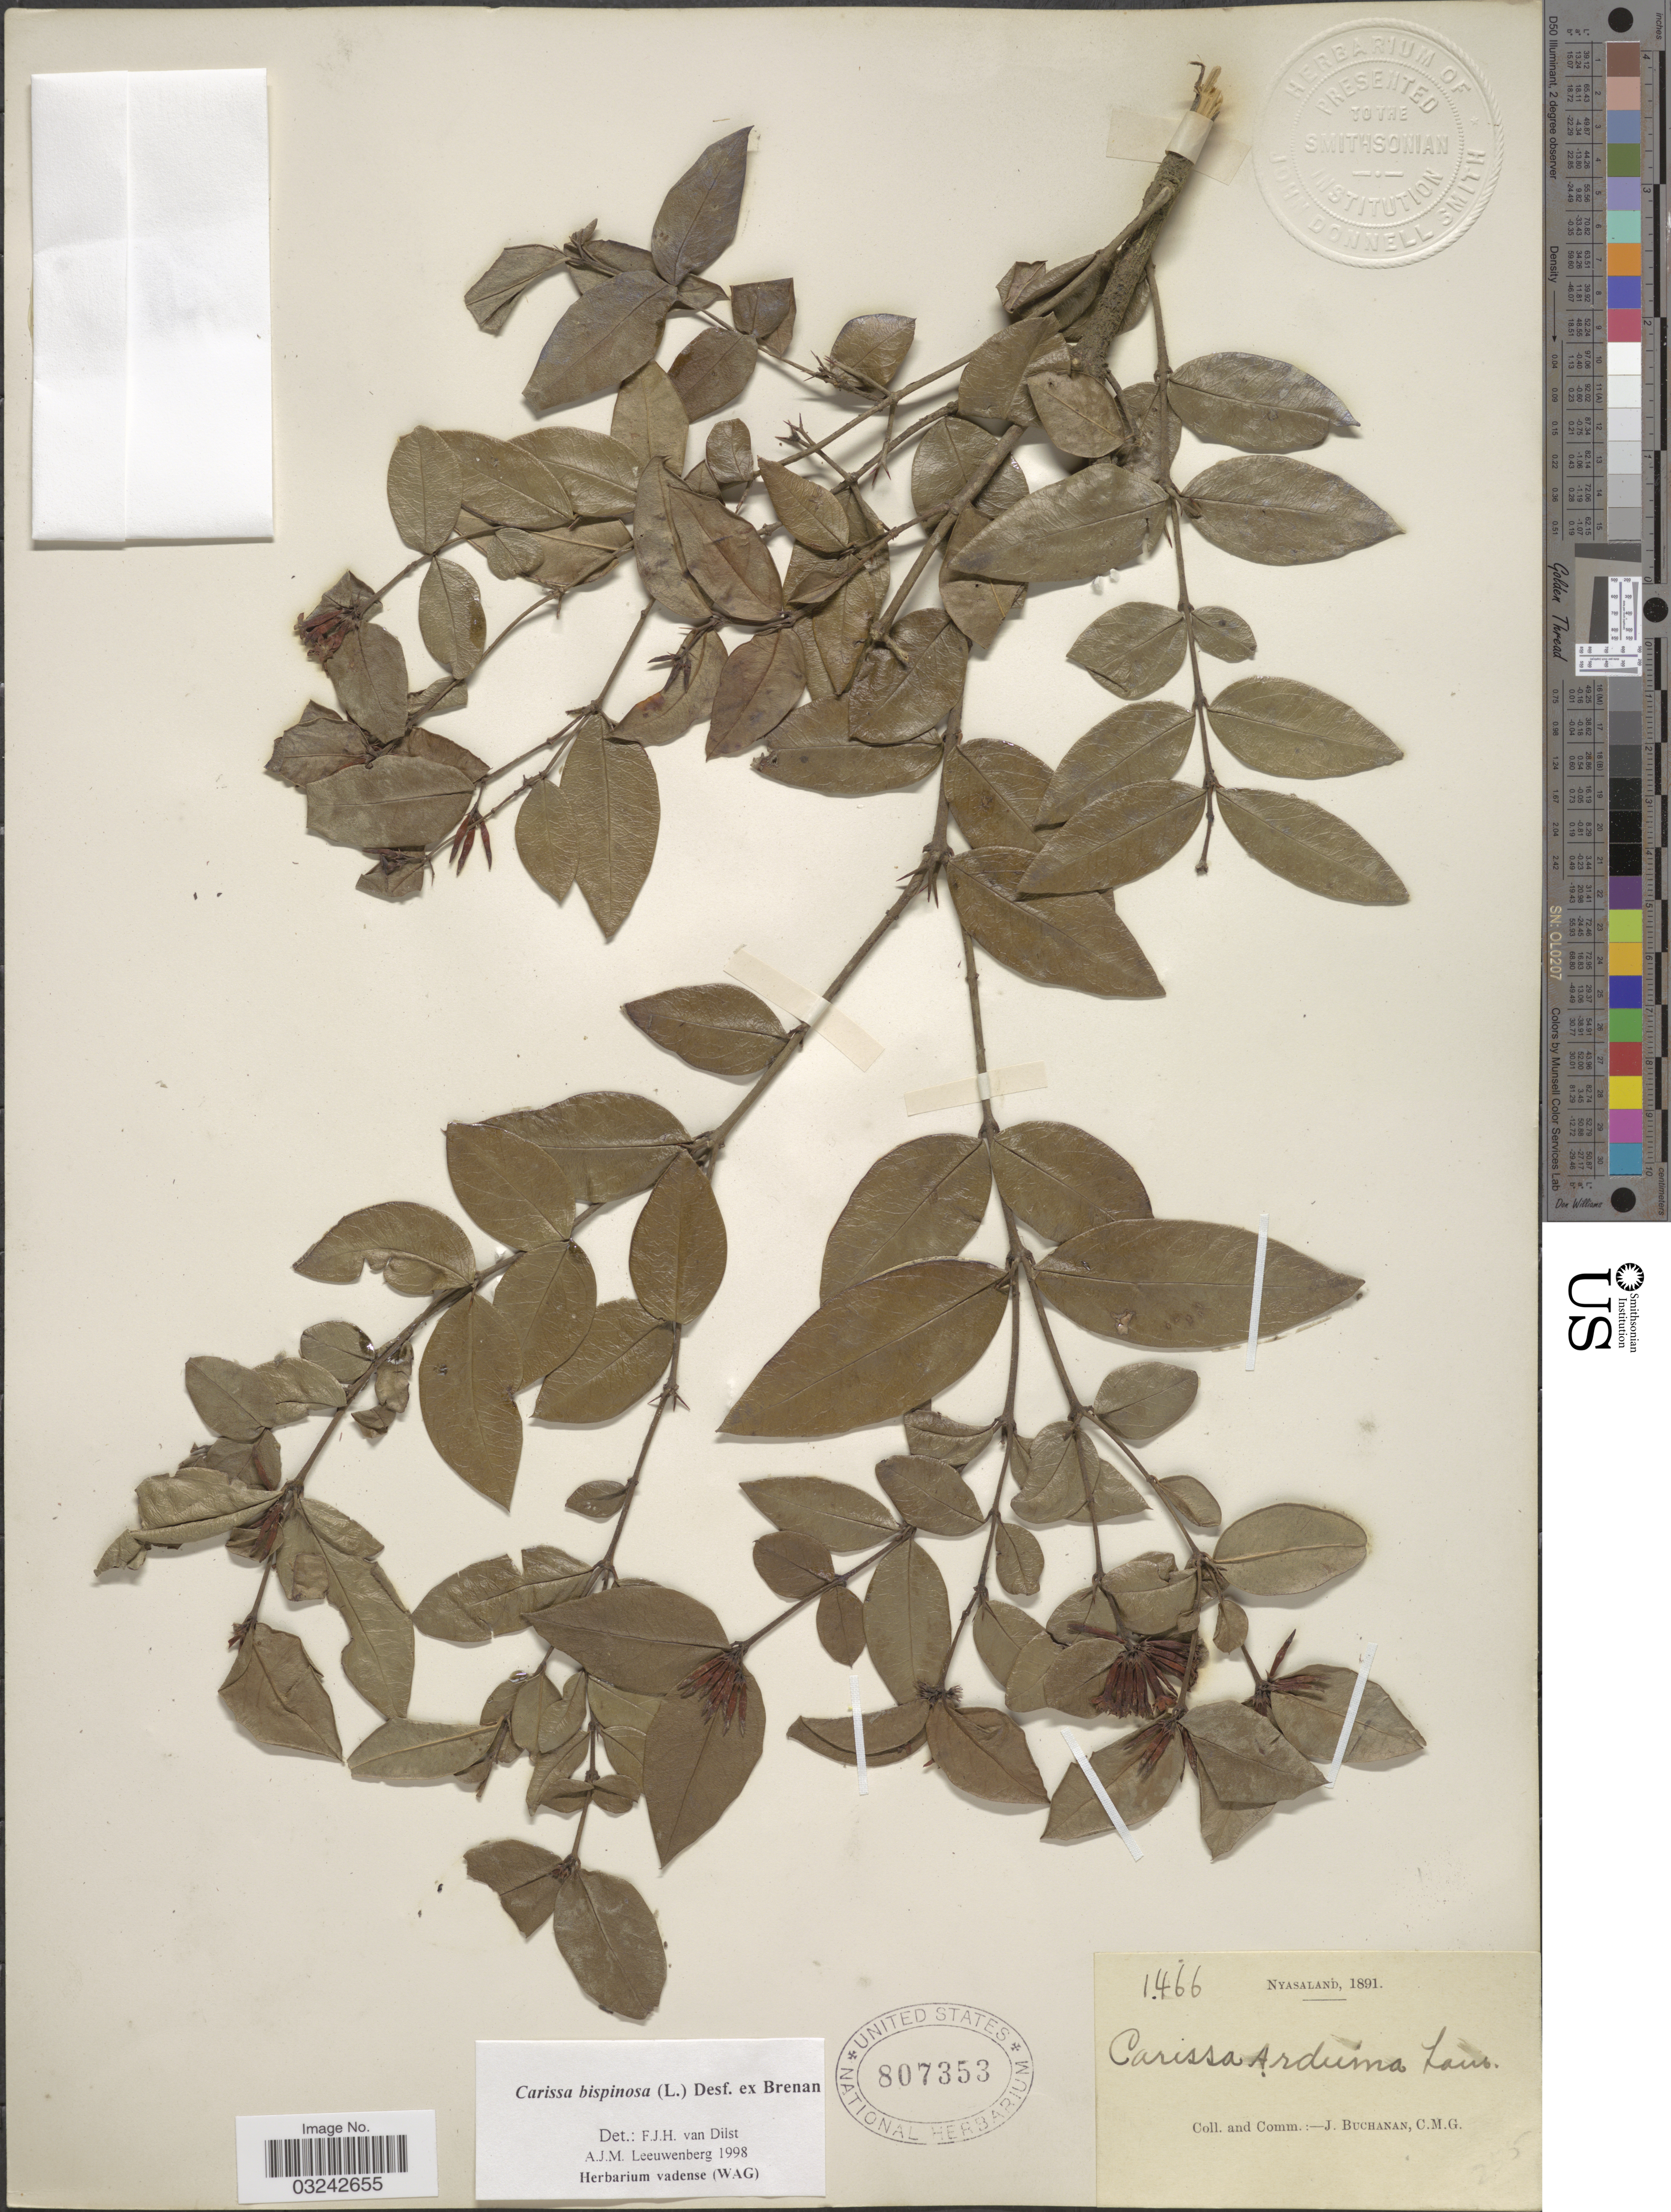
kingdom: Plantae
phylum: Tracheophyta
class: Magnoliopsida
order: Gentianales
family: Apocynaceae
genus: Carissa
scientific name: Carissa bispinosa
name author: (L.) Desf. ex Brenan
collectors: J. Buchanan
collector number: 1466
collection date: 1891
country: Malawi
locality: Nyasaland.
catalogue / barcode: US 807353